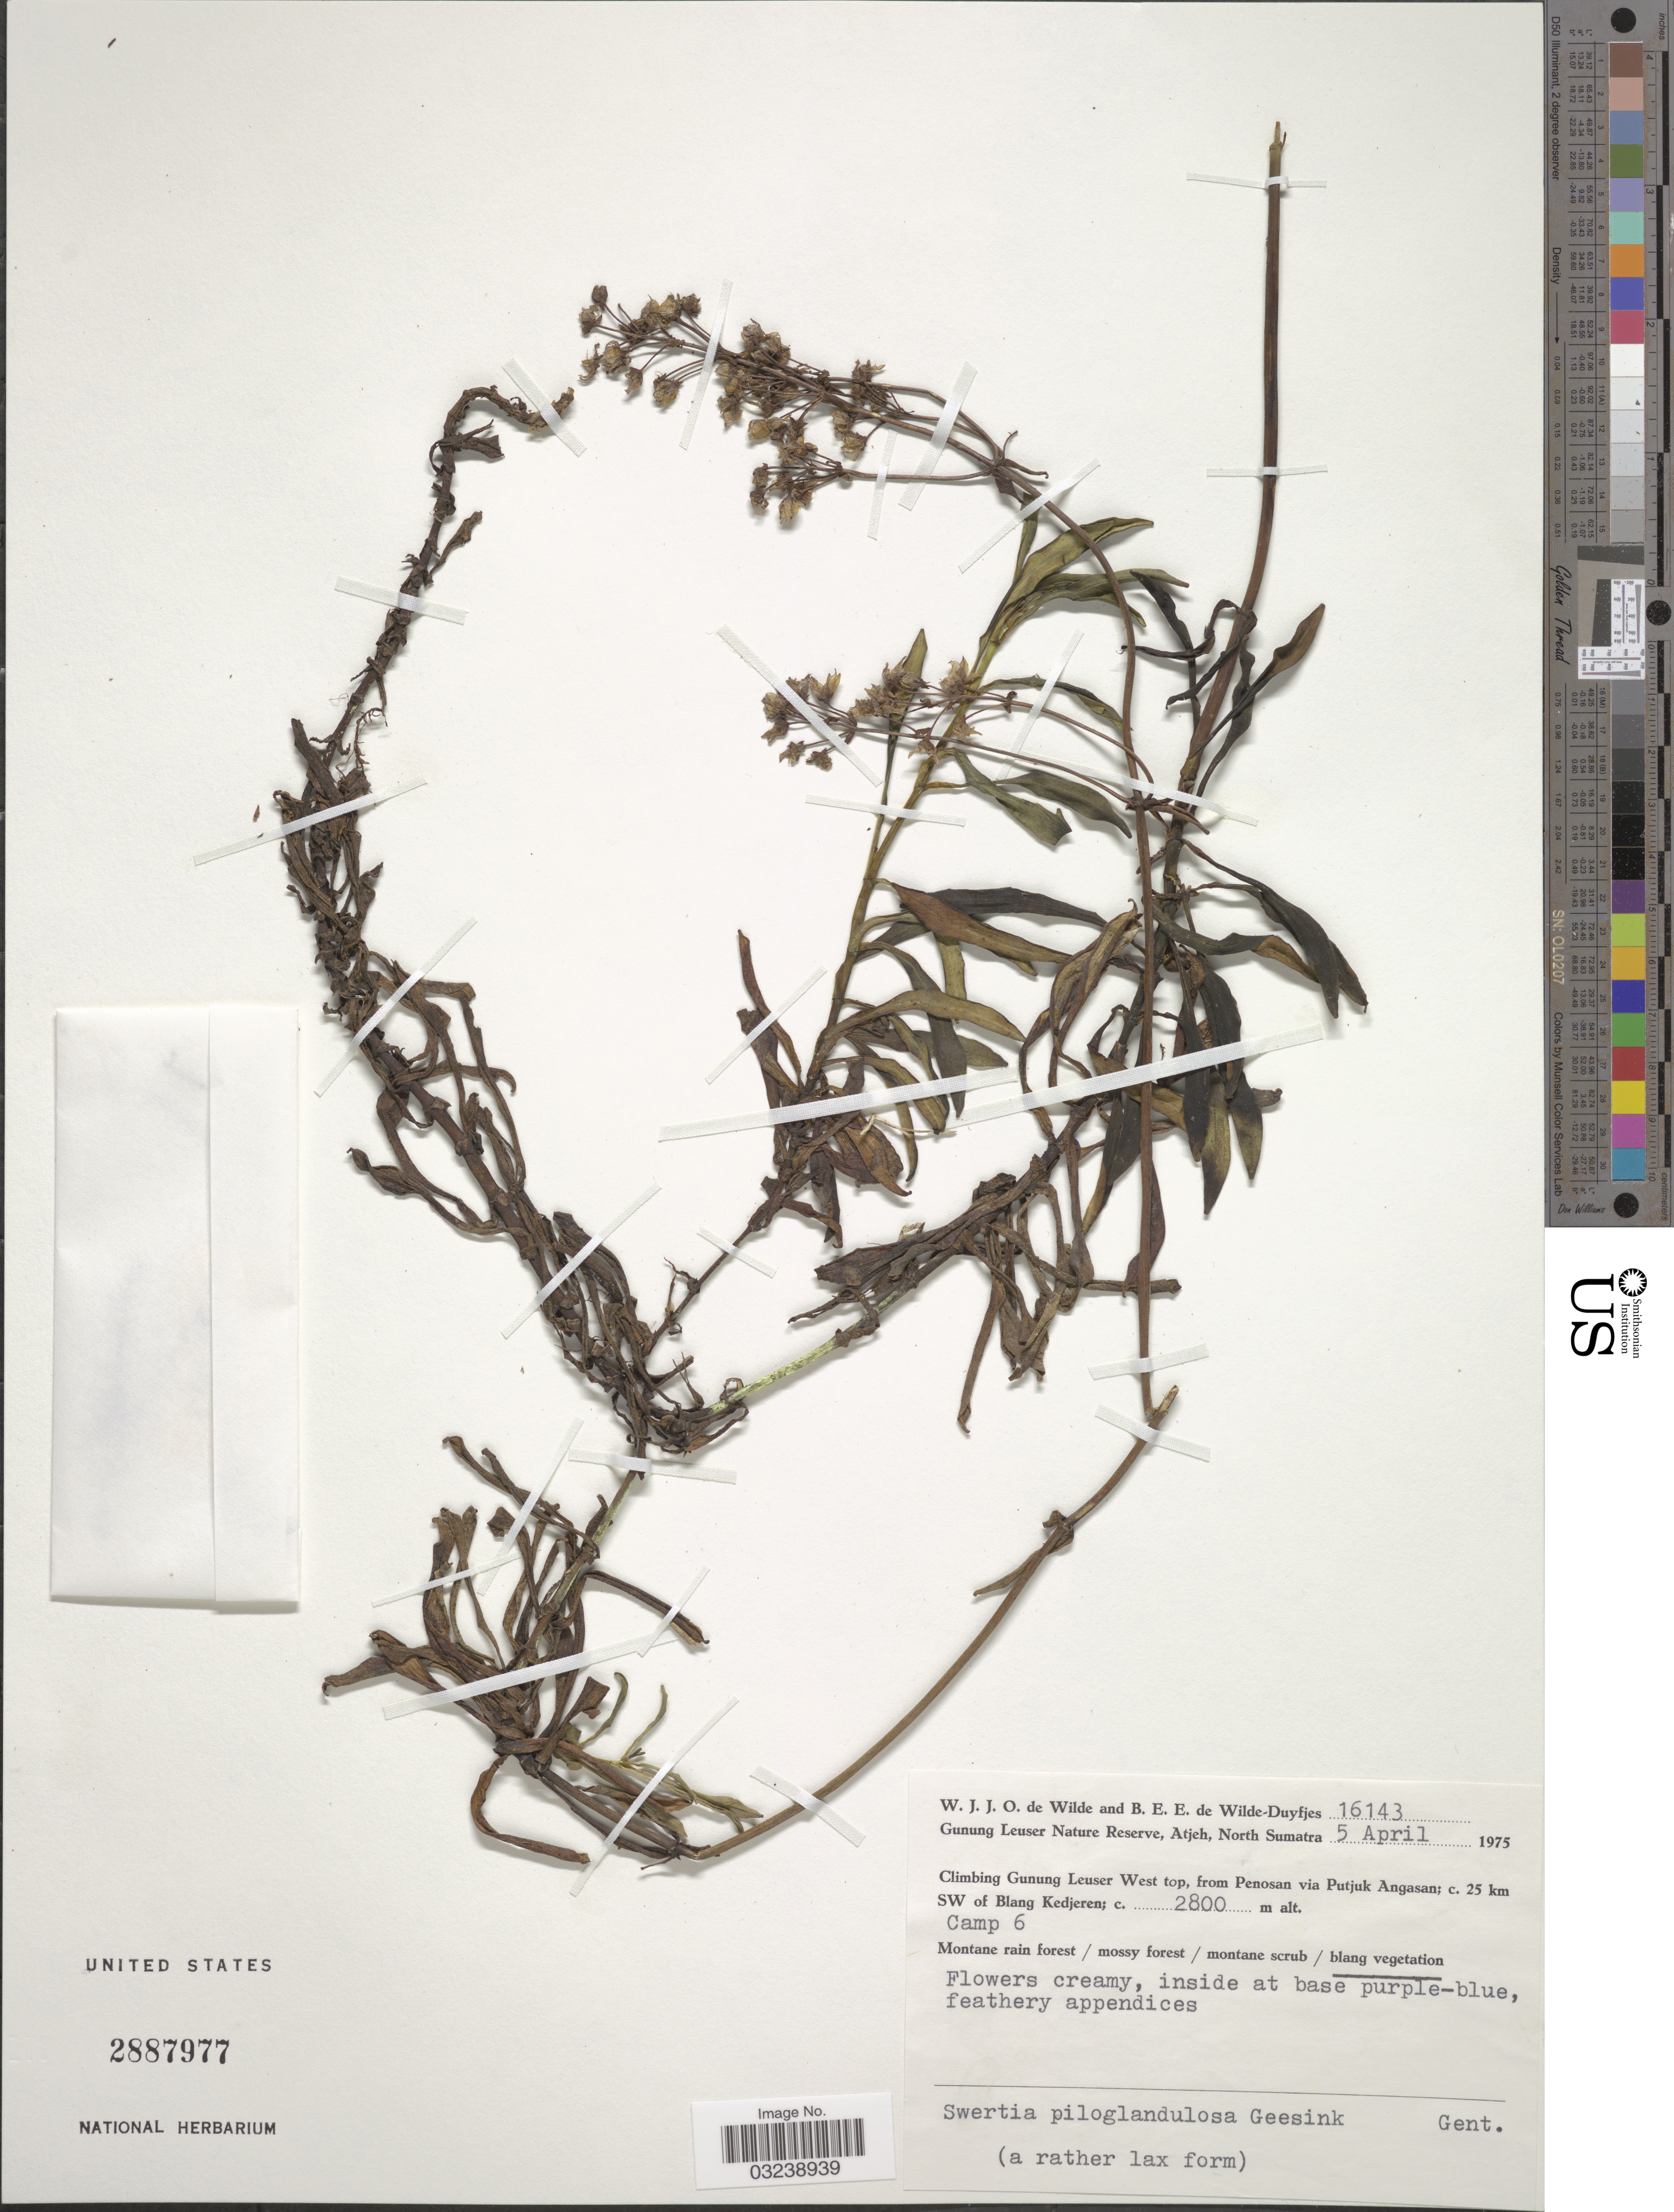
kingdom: Plantae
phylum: Tracheophyta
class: Magnoliopsida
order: Gentianales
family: Gentianaceae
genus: Swertia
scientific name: Swertia piloglandulosa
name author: R. Geesink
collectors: W. J. de Wilde & B. E. de Wilde-Duyfjes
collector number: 16143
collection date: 1975-04-05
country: Indonesia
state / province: Sumatra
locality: Gunung Leuser Nature Reserve, Atjeh, North Sumatra. Climbing Gunung Leuser West top, from Penosan via Putjuk Angasan; c. 25 km SW of Blang Kedjeren. Camp 6.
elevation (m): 2800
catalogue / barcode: US 2887977